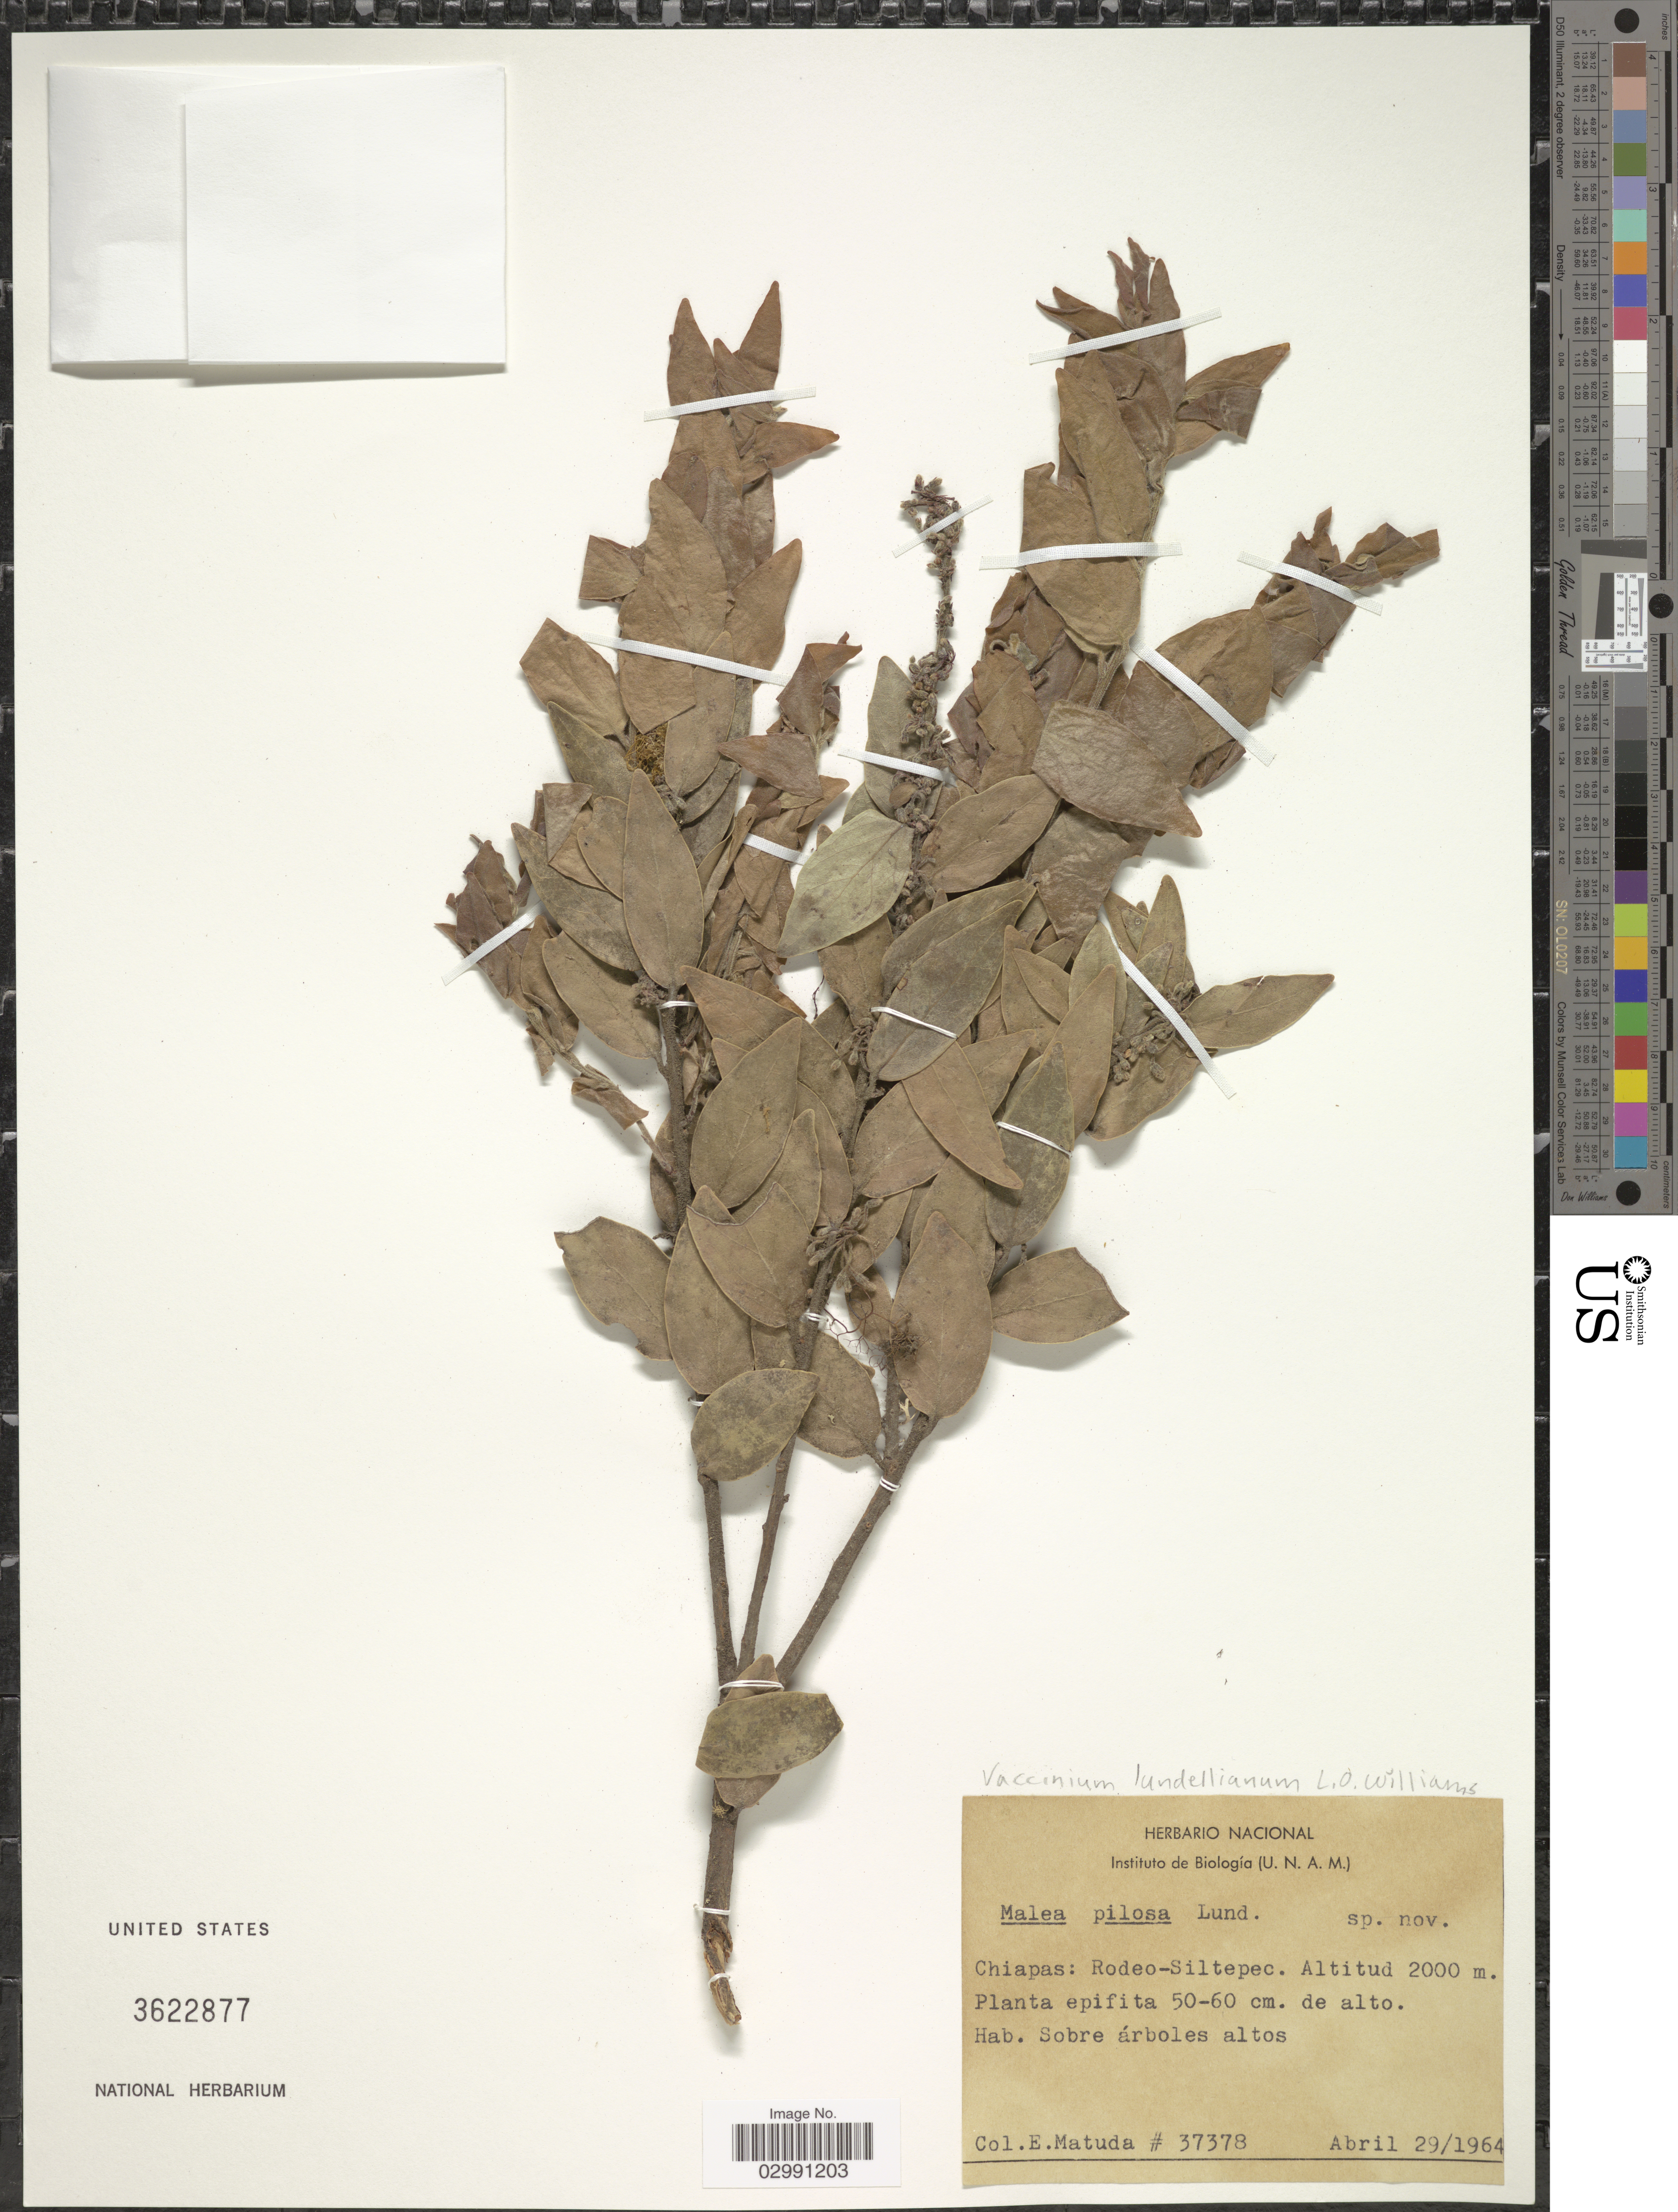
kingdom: Plantae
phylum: Tracheophyta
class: Magnoliopsida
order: Ericales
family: Ericaceae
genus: Vaccinium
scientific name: Vaccinium lundellianum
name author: L.O. Williams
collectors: E. Matuda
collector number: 37378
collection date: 1964-04-29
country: Mexico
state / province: Chiapas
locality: Rodeo-Siltepec.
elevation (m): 2000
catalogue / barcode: US 3622877